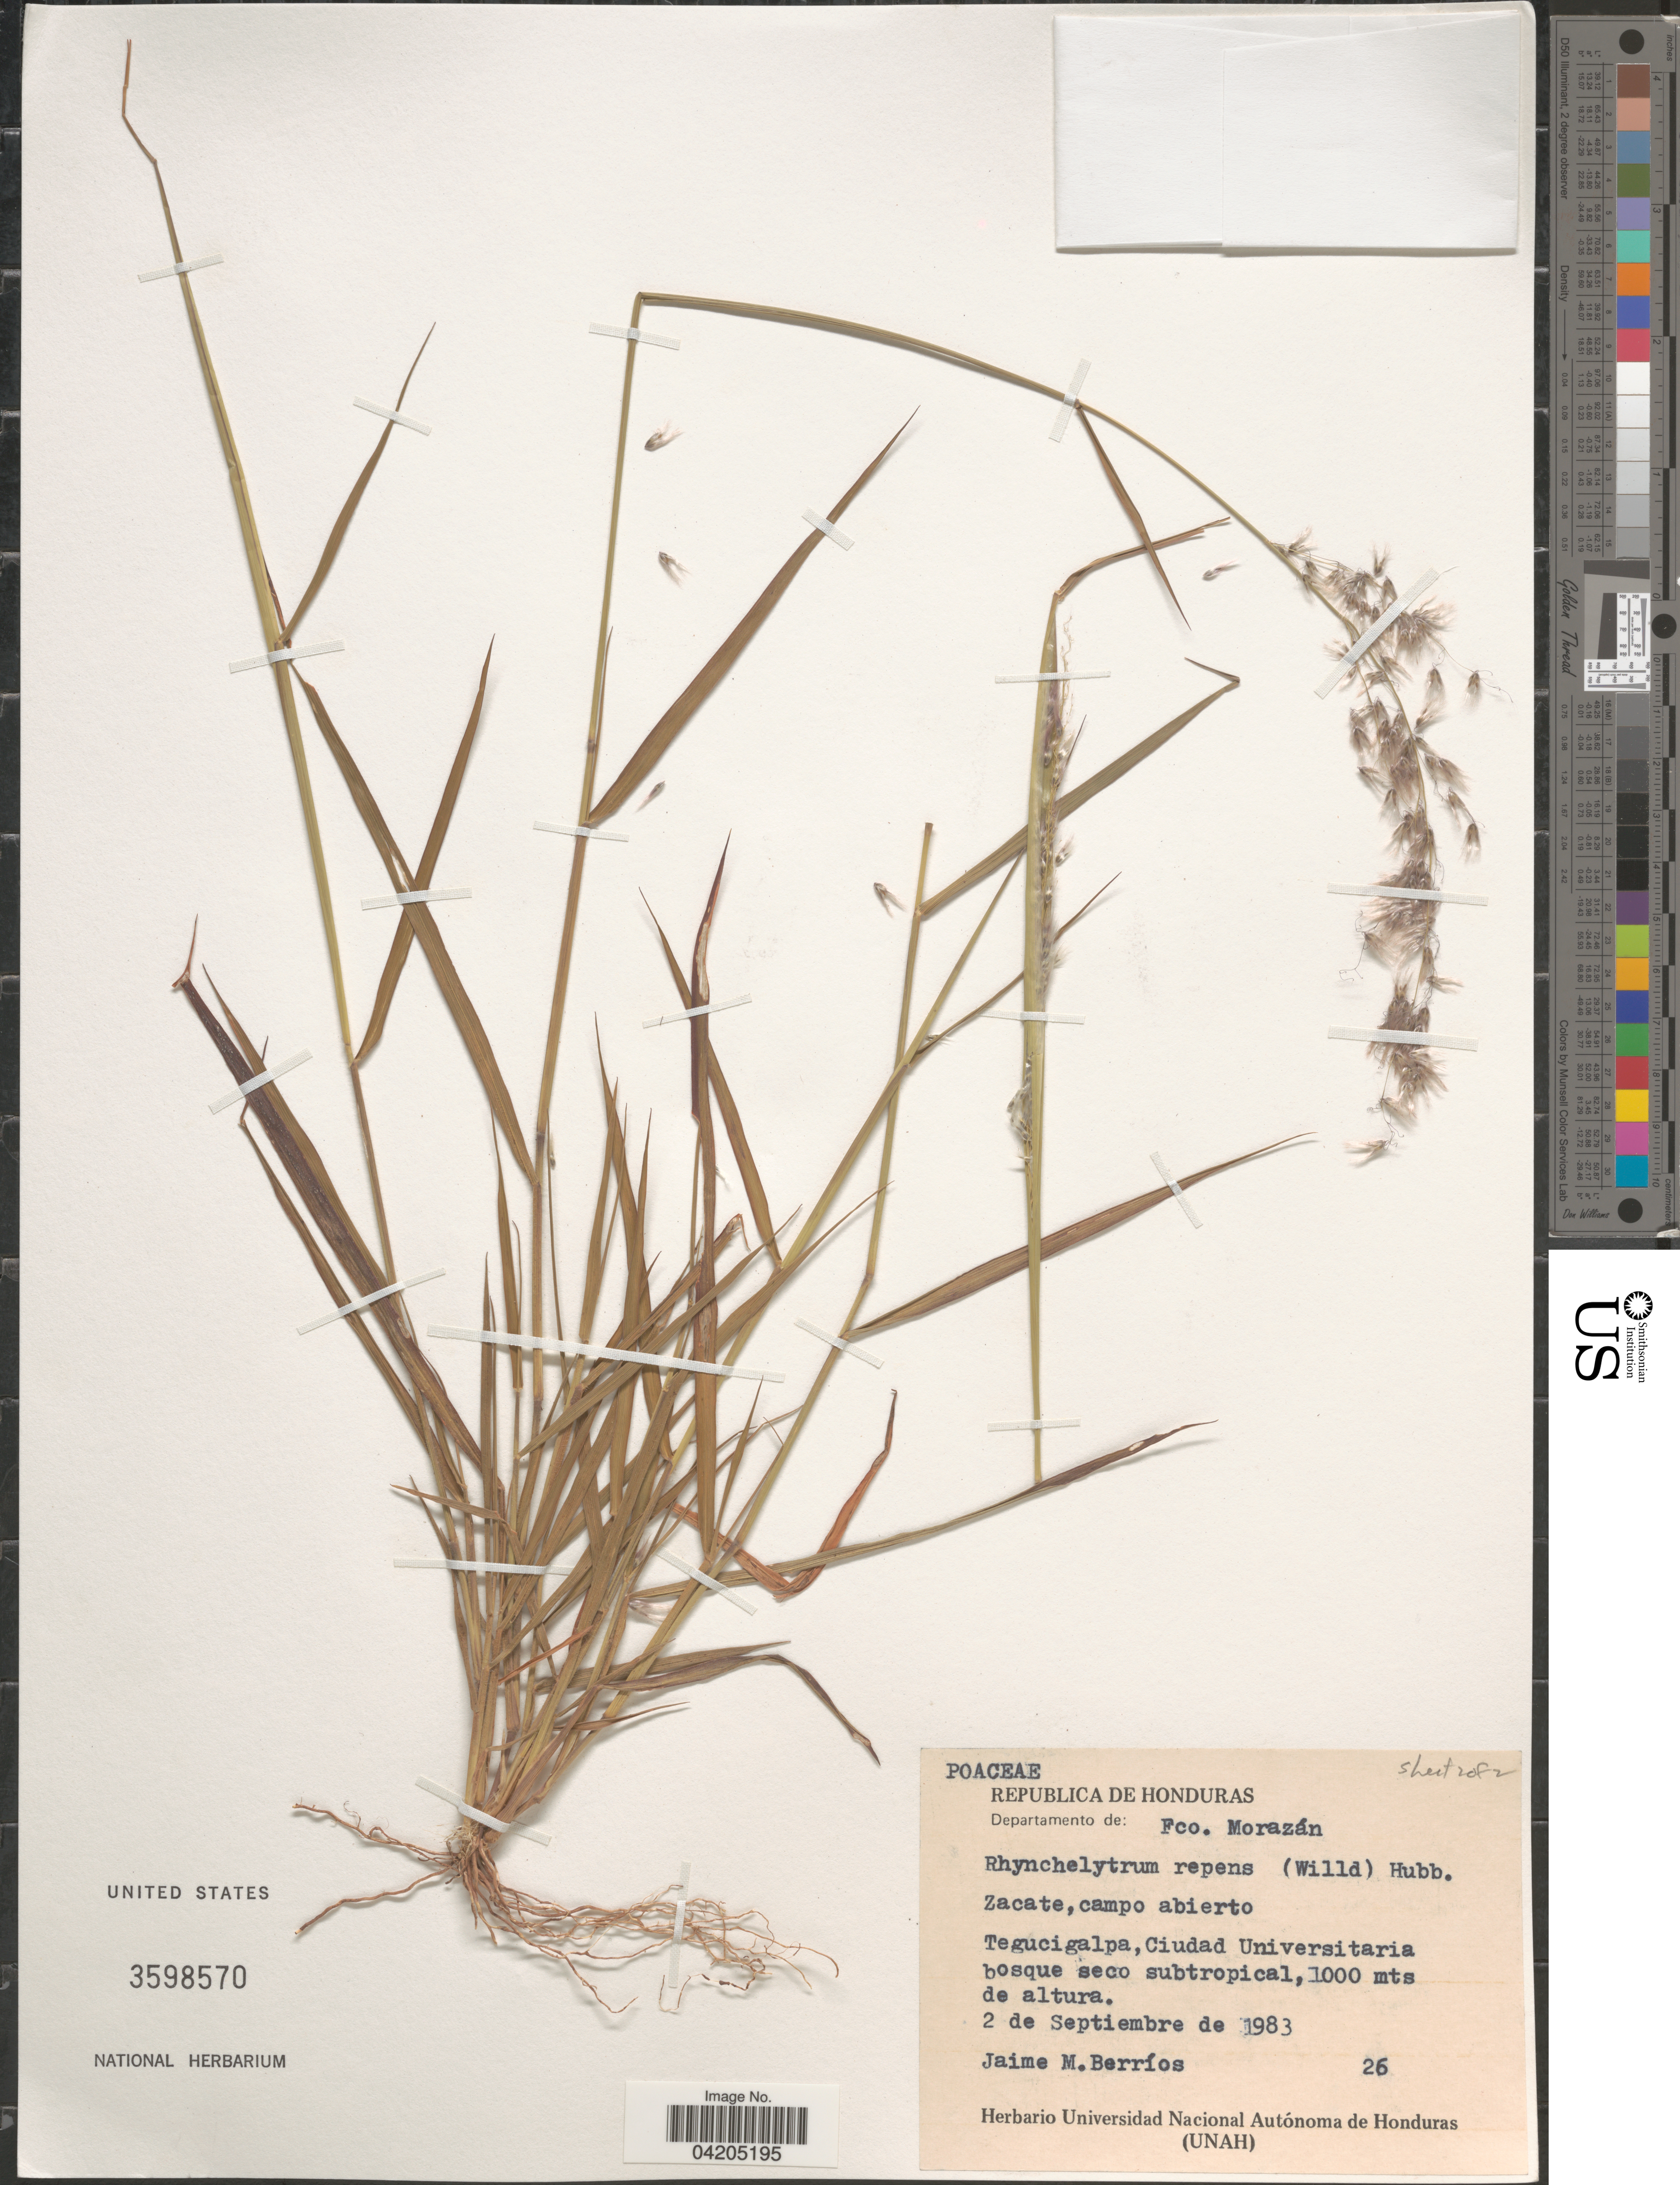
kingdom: Plantae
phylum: Tracheophyta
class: Liliopsida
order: Poales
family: Poaceae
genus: Melinis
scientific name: Melinis repens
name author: (Willd.) Zizka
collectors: J. Berrios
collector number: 26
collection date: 1983-09-02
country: Honduras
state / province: Fco. Morazán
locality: Departamento de: Fco. Morazán. Tegucigalpa, Ciudad Universitaria bosque seco subtropical.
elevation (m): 1000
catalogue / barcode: US 3598570